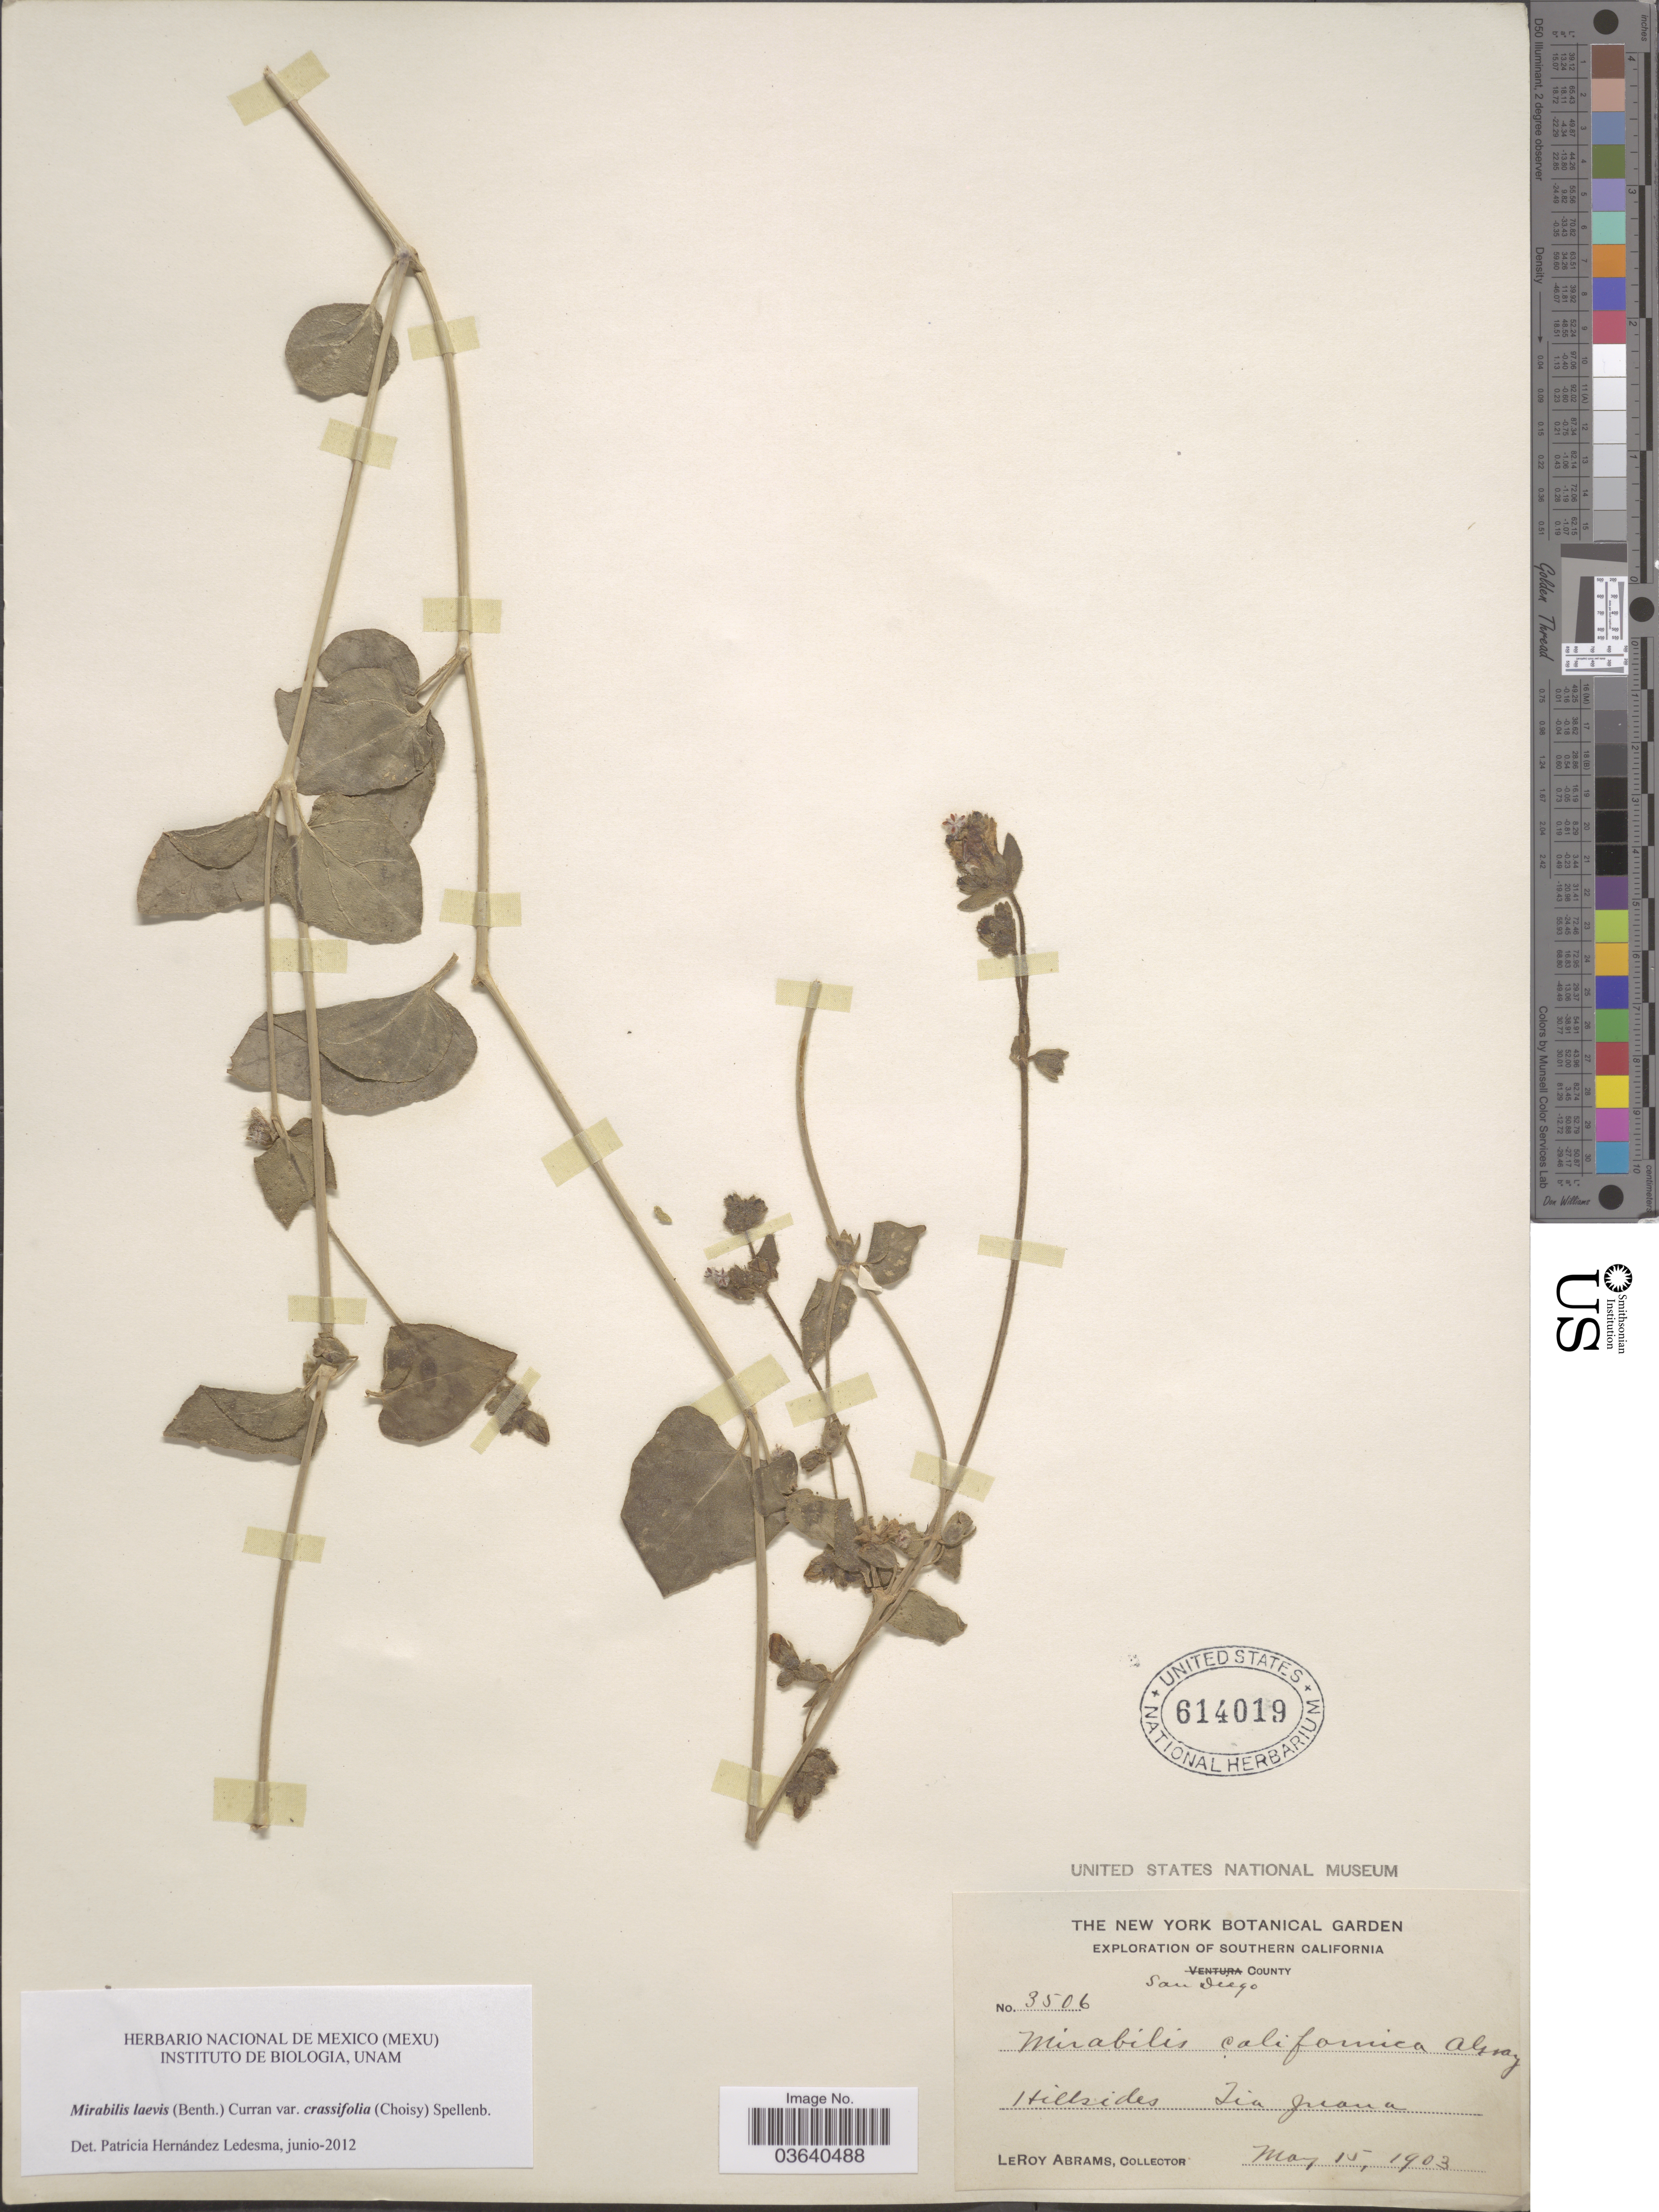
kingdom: Plantae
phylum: Tracheophyta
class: Magnoliopsida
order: Caryophyllales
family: Nyctaginaceae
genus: Mirabilis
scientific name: Mirabilis laevis var. crassifolia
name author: (Choisy) Spellenb.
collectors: L. Abrams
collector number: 3506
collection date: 1903-05-15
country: United States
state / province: California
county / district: San Diego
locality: Southern California. San Diego County. Hillsides. Tia Juana.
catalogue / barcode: US 614019